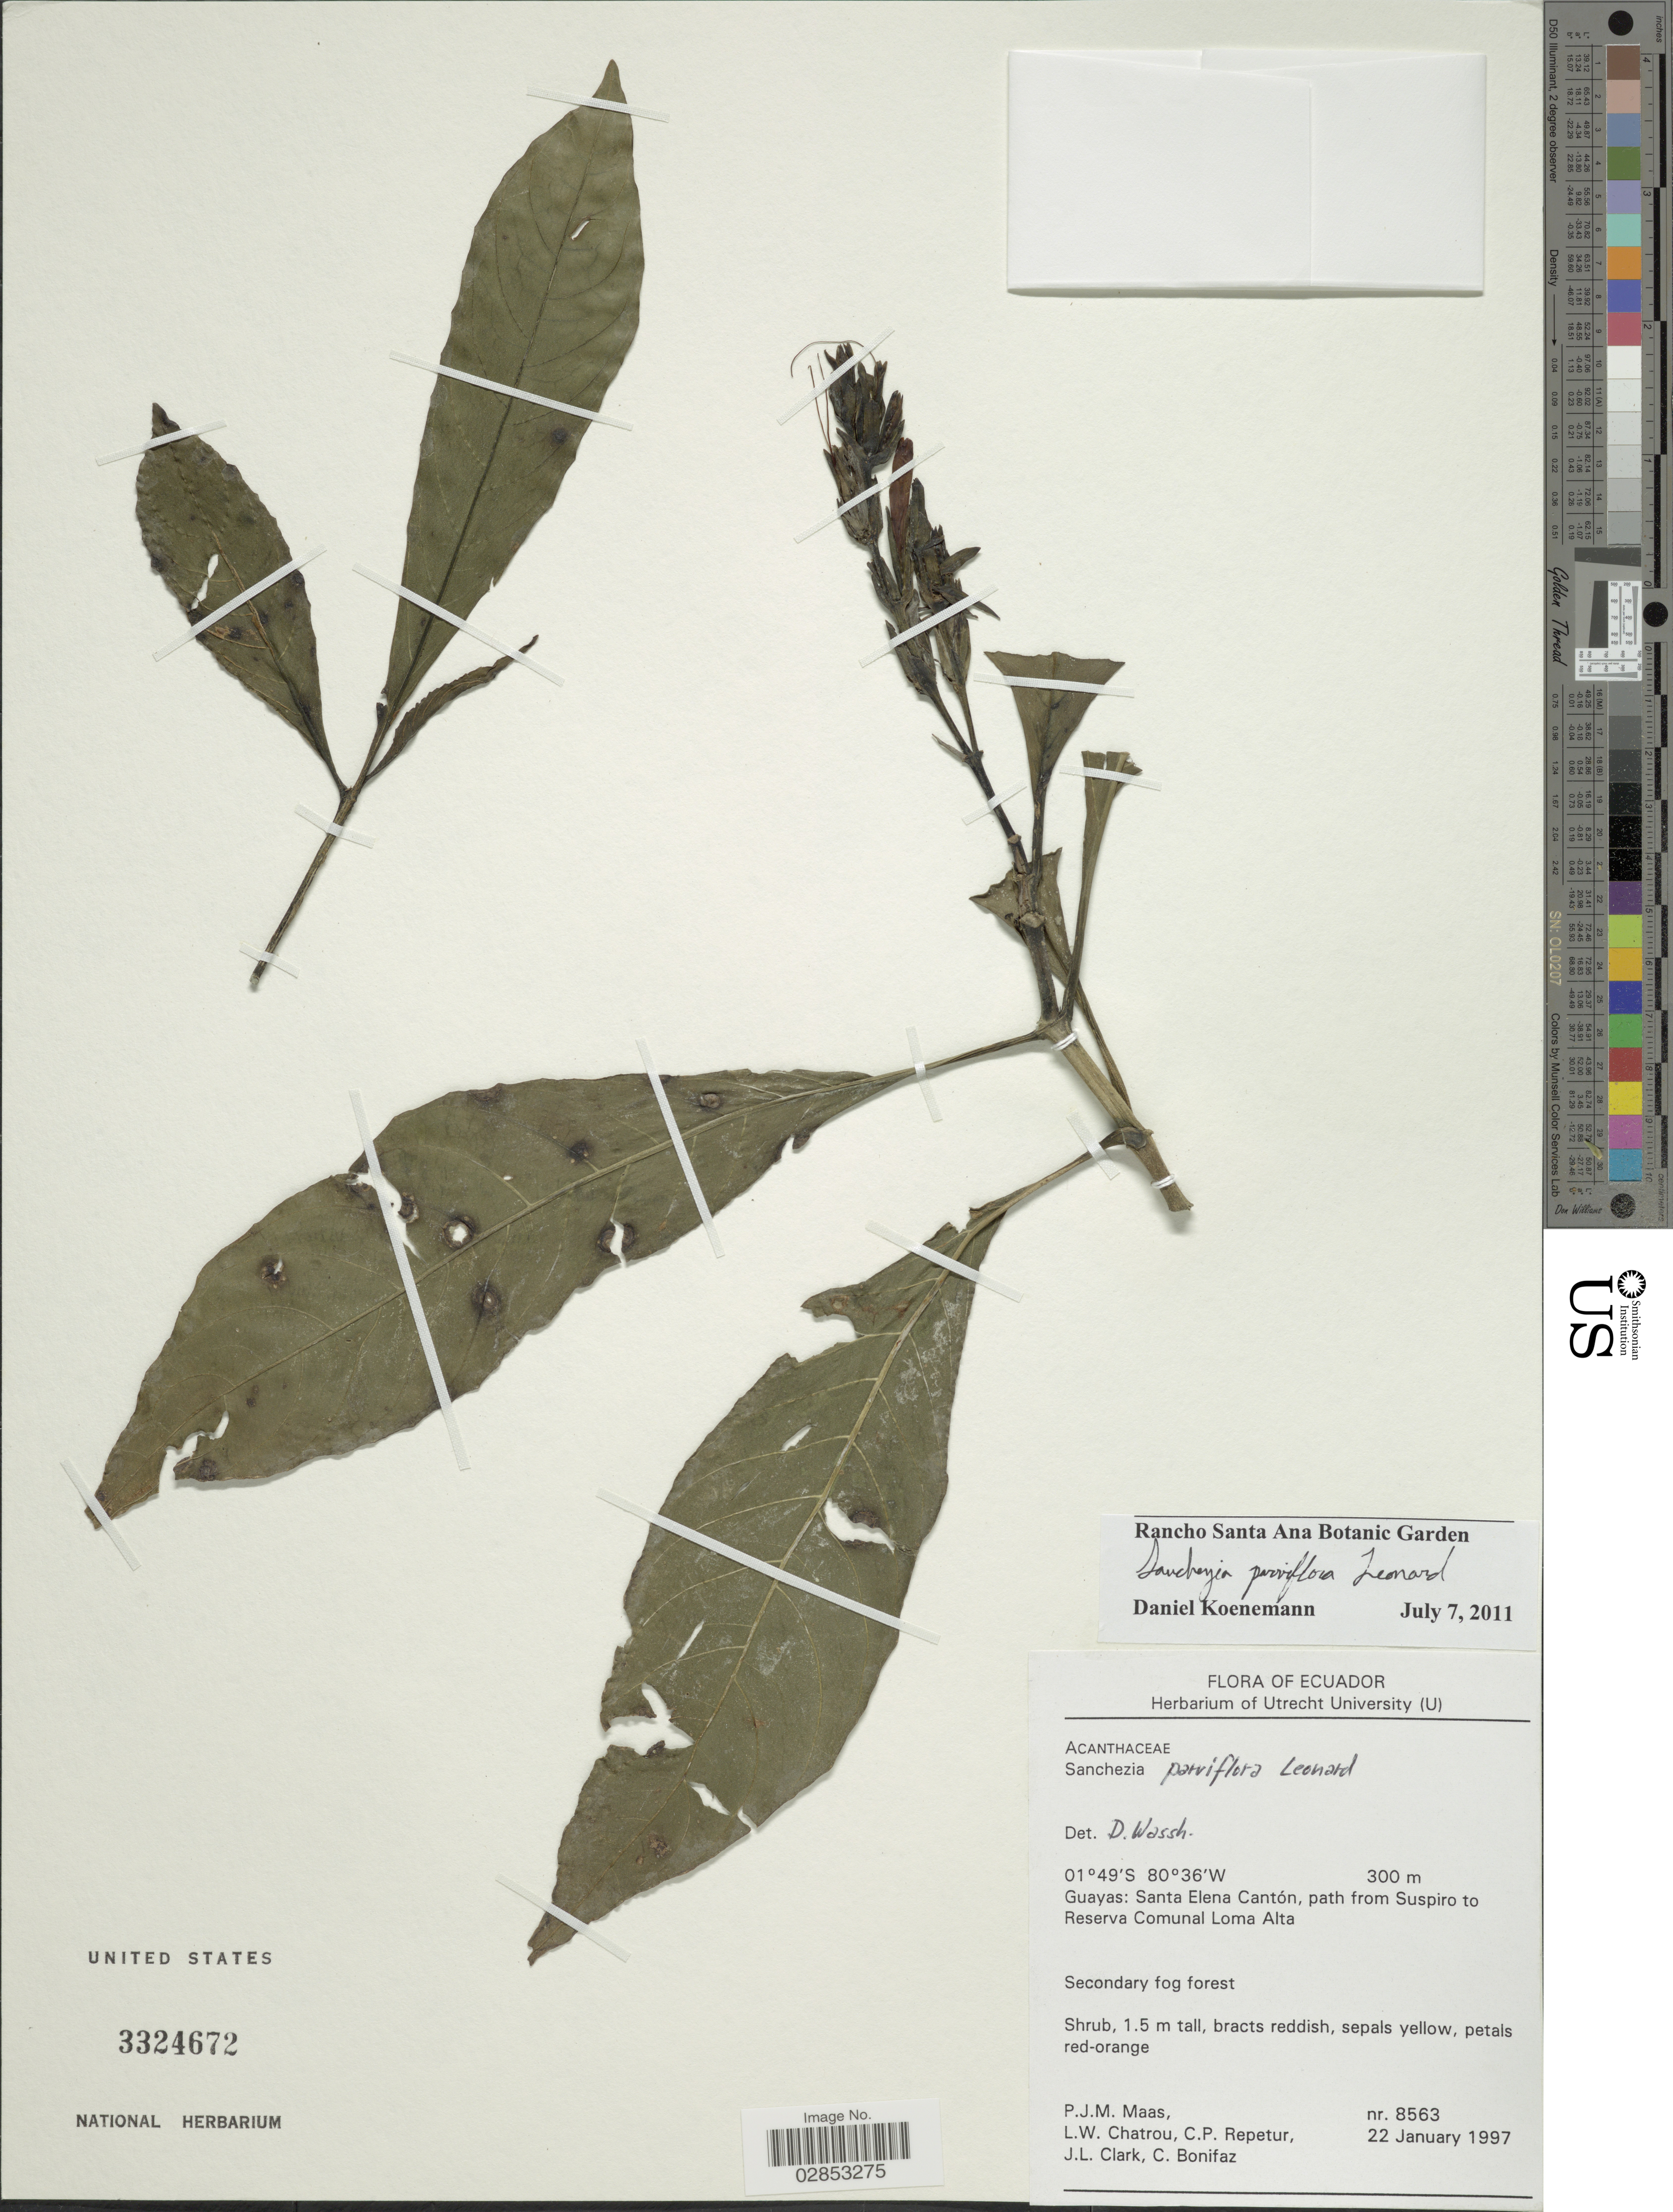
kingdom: Plantae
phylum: Tracheophyta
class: Magnoliopsida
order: Lamiales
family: Acanthaceae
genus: Sanchezia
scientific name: Sanchezia parviflora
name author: Leonard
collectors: P. Maas, L. W. Chatrou, C. Repetur, J. L. Clark & C. Bonifaz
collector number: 8563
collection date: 1997-01-22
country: Ecuador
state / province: Guayas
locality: Guayas: Santa Elena Cantón, path from Suspiro to Reserva Comunal Loma Alta.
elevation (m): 300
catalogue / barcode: US 3324672